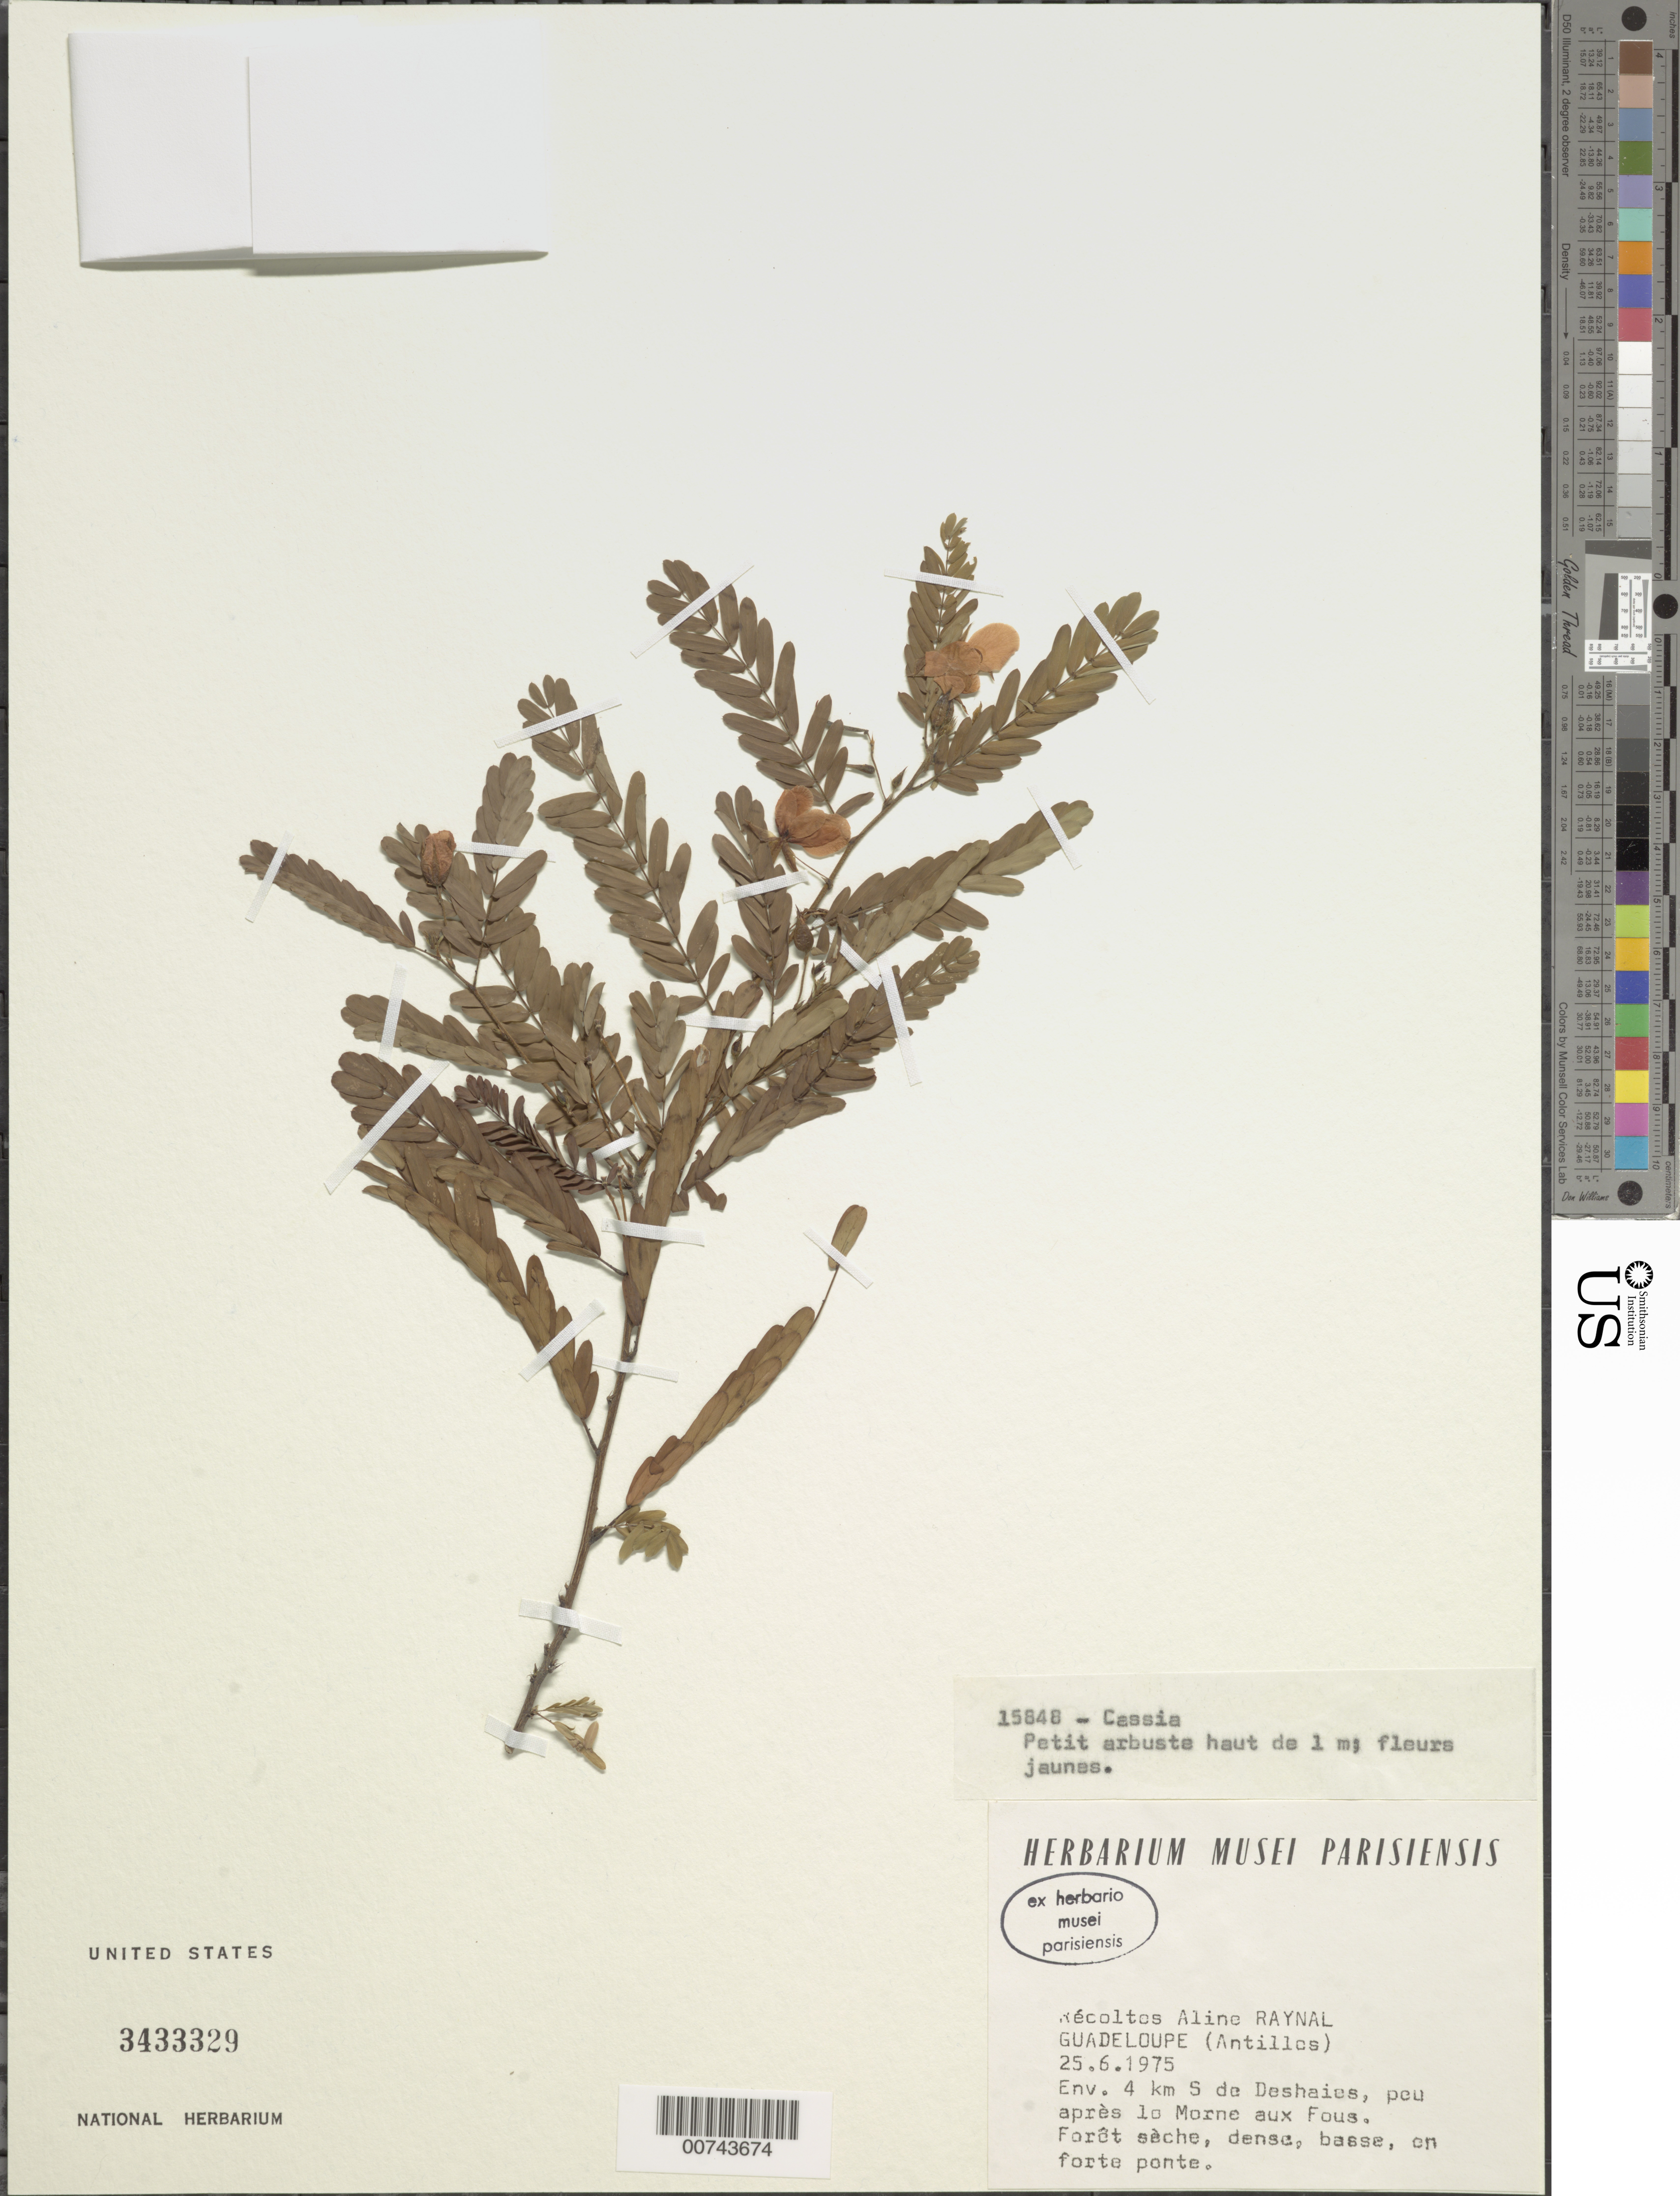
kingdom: Plantae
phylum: Tracheophyta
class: Magnoliopsida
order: Fabales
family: Fabaceae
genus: Chamaecrista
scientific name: Chamaecrista sp.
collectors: A. M. Raynal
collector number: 15848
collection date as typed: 25 Jun 1975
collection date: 1975-06-25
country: Guadeloupe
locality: S of Deshaics, Morne aux Fous.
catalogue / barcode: US 3433329